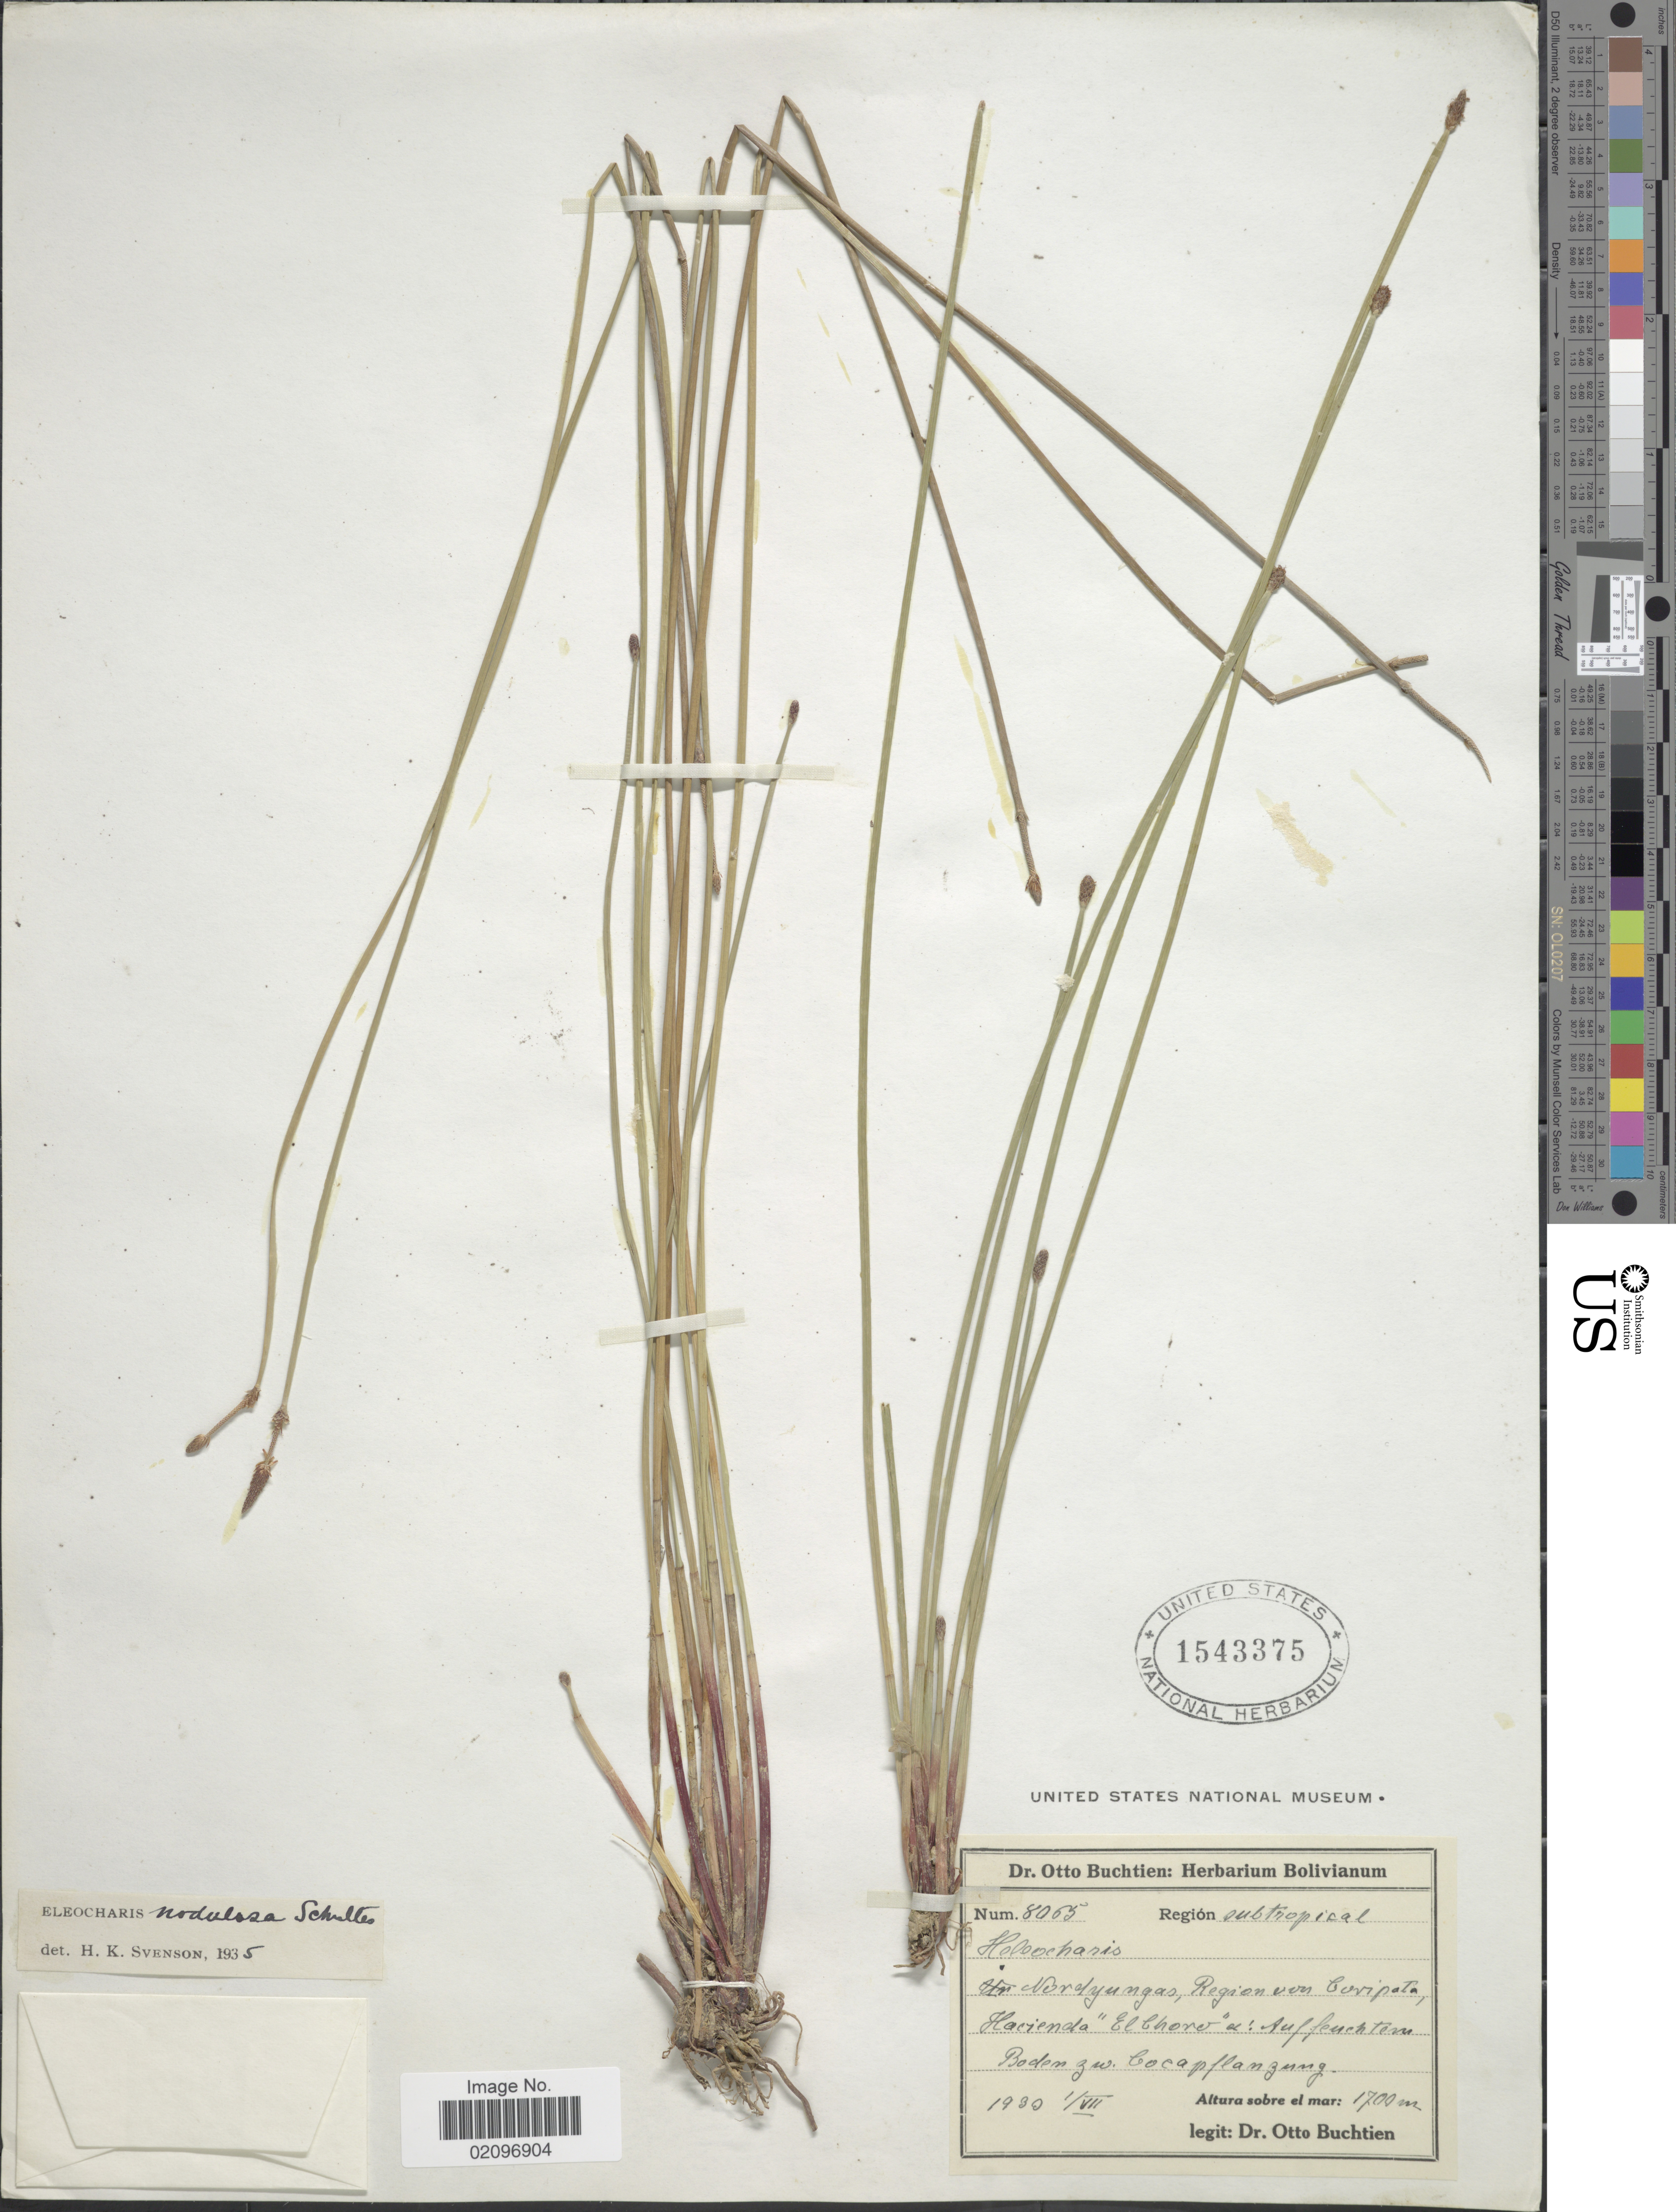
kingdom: Plantae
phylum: Tracheophyta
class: Liliopsida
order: Poales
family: Cyperaceae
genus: Eleocharis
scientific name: Eleocharis montana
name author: (Kunth) Roem. & Schult.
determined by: Strong, Mark T., (BOT), Smithsonian Institution - National Museum of Natural History (UNITED STATES)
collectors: O. Buchtien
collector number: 8065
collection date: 1930-07-01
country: Bolivia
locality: Nordyungas, region von Coripata, Hacienda "El Choro"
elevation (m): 1700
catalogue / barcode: US 1543375